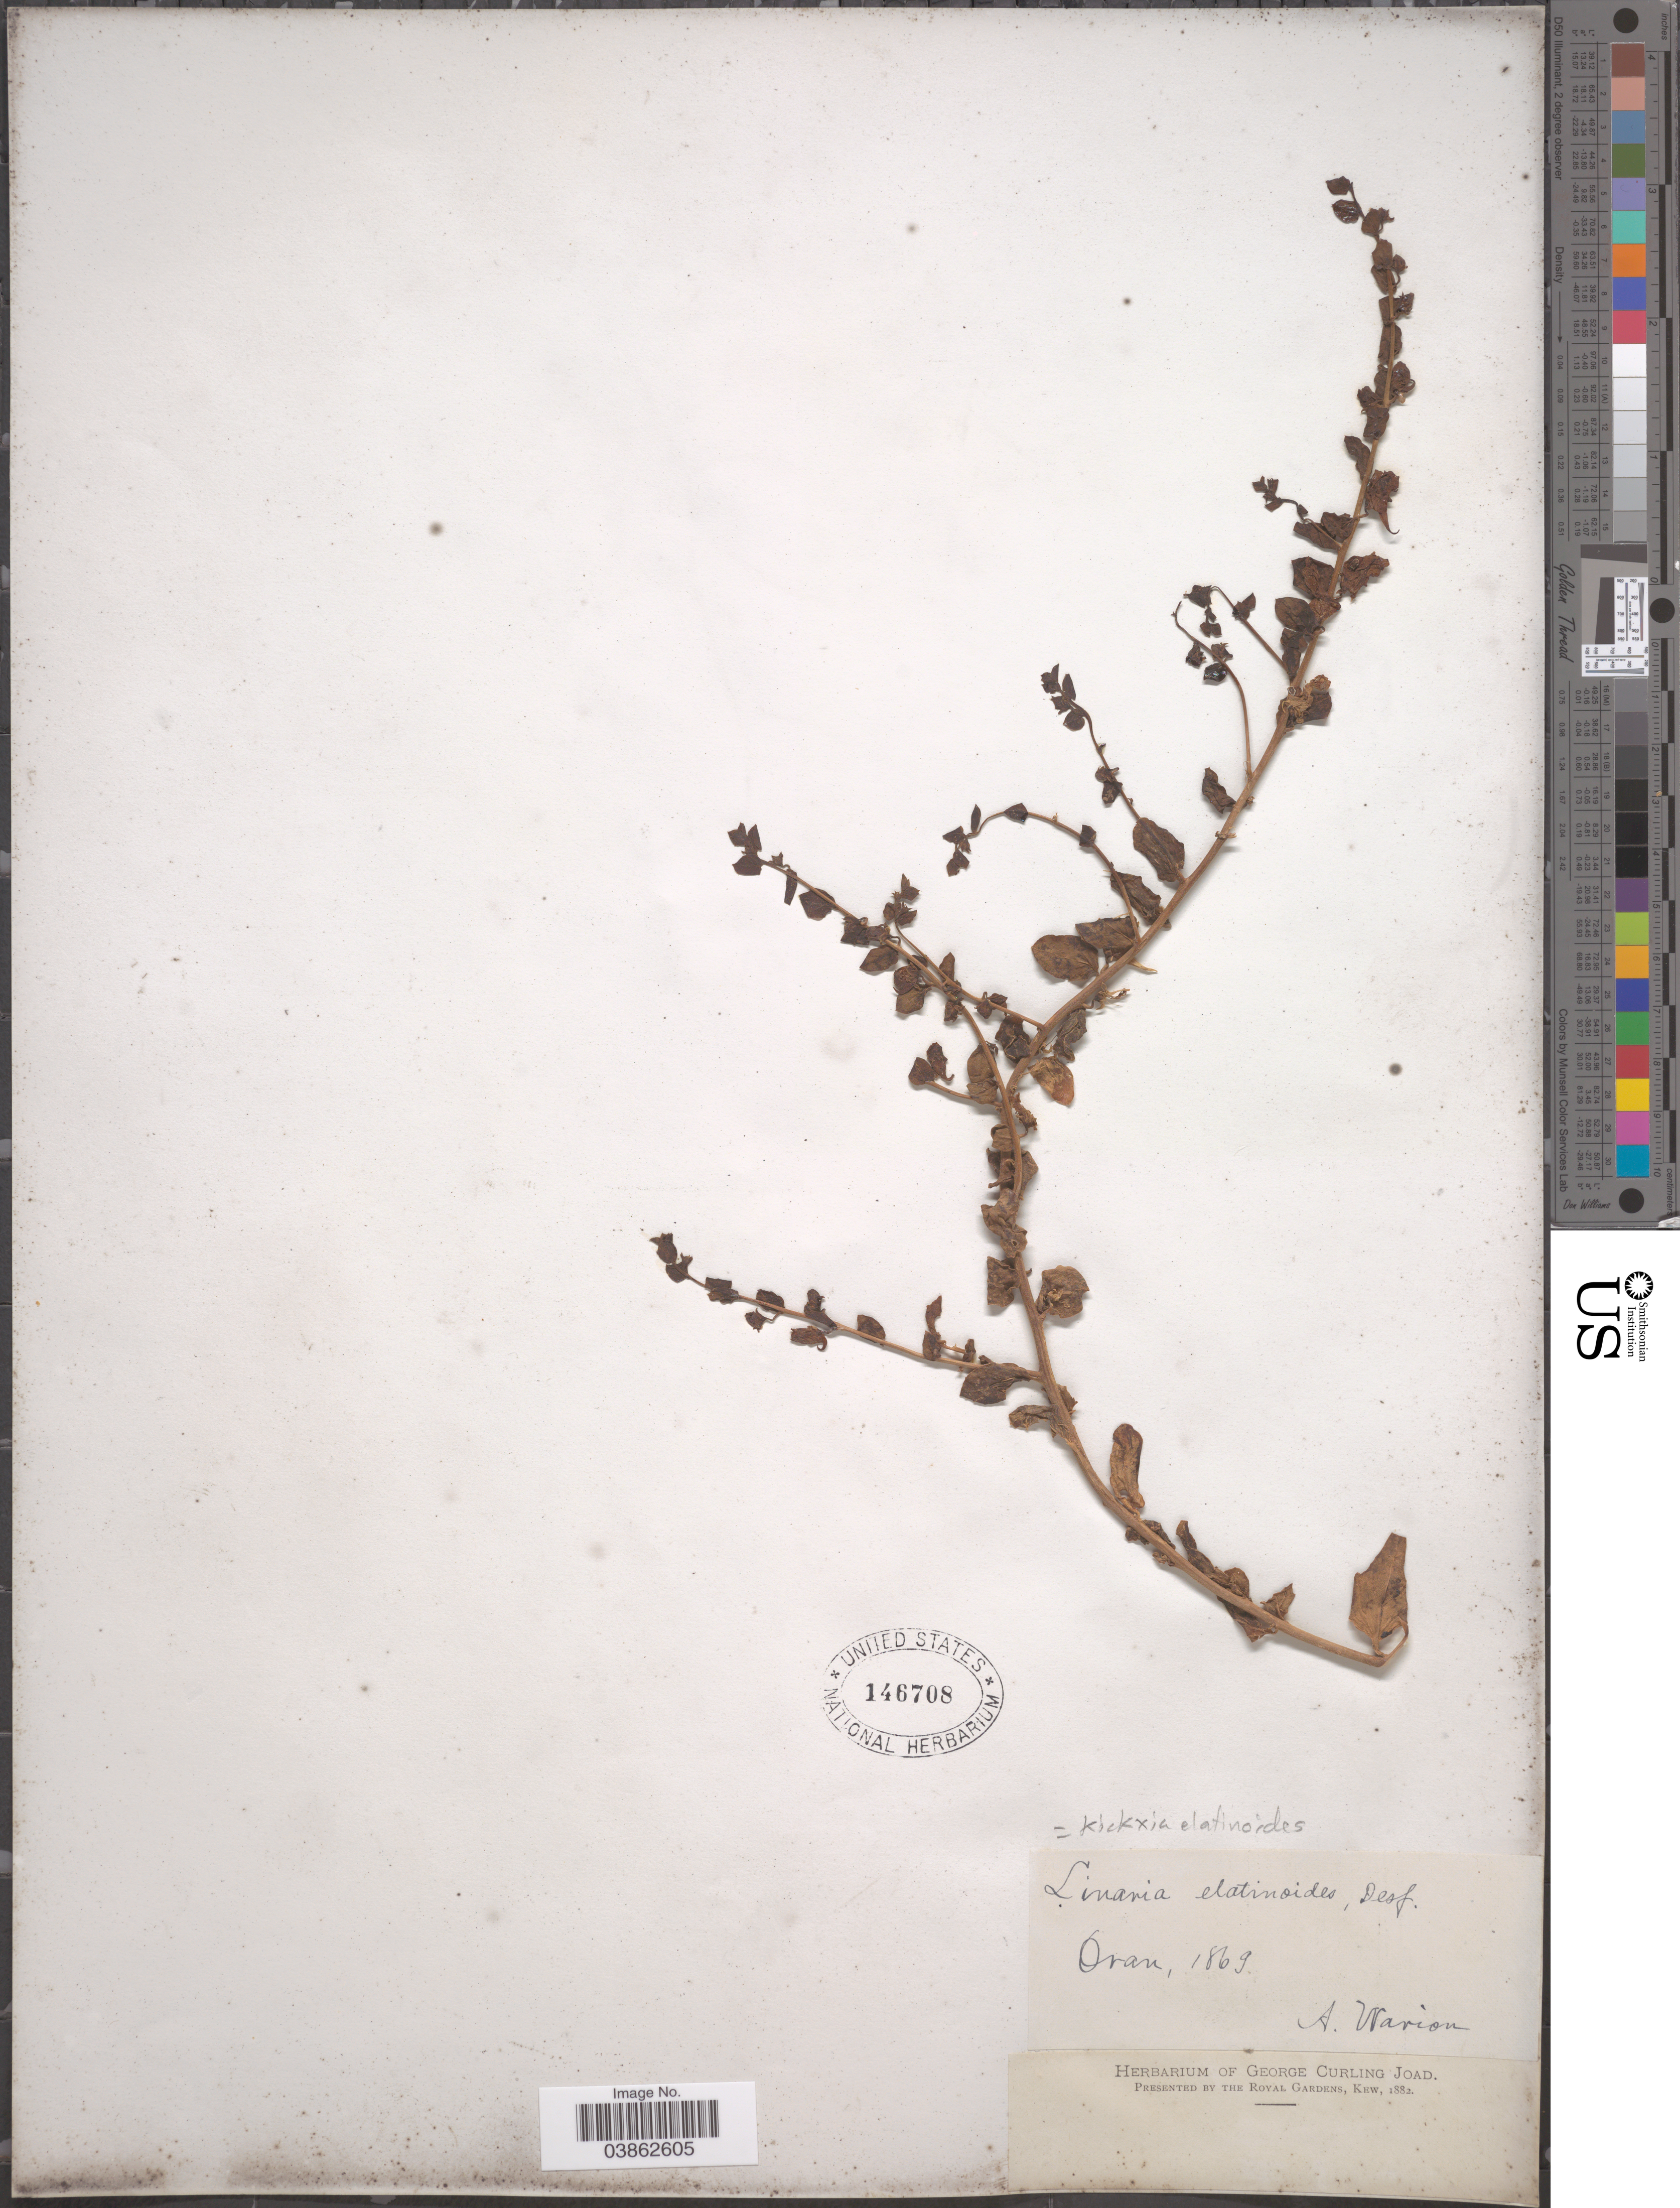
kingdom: Plantae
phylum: Tracheophyta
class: Magnoliopsida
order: Lamiales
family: Plantaginaceae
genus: Kickxia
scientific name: Kickxia elatinoides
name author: (Desf.) Rothm.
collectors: A. Warion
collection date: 1869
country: Algeria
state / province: Oran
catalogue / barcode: US 146708